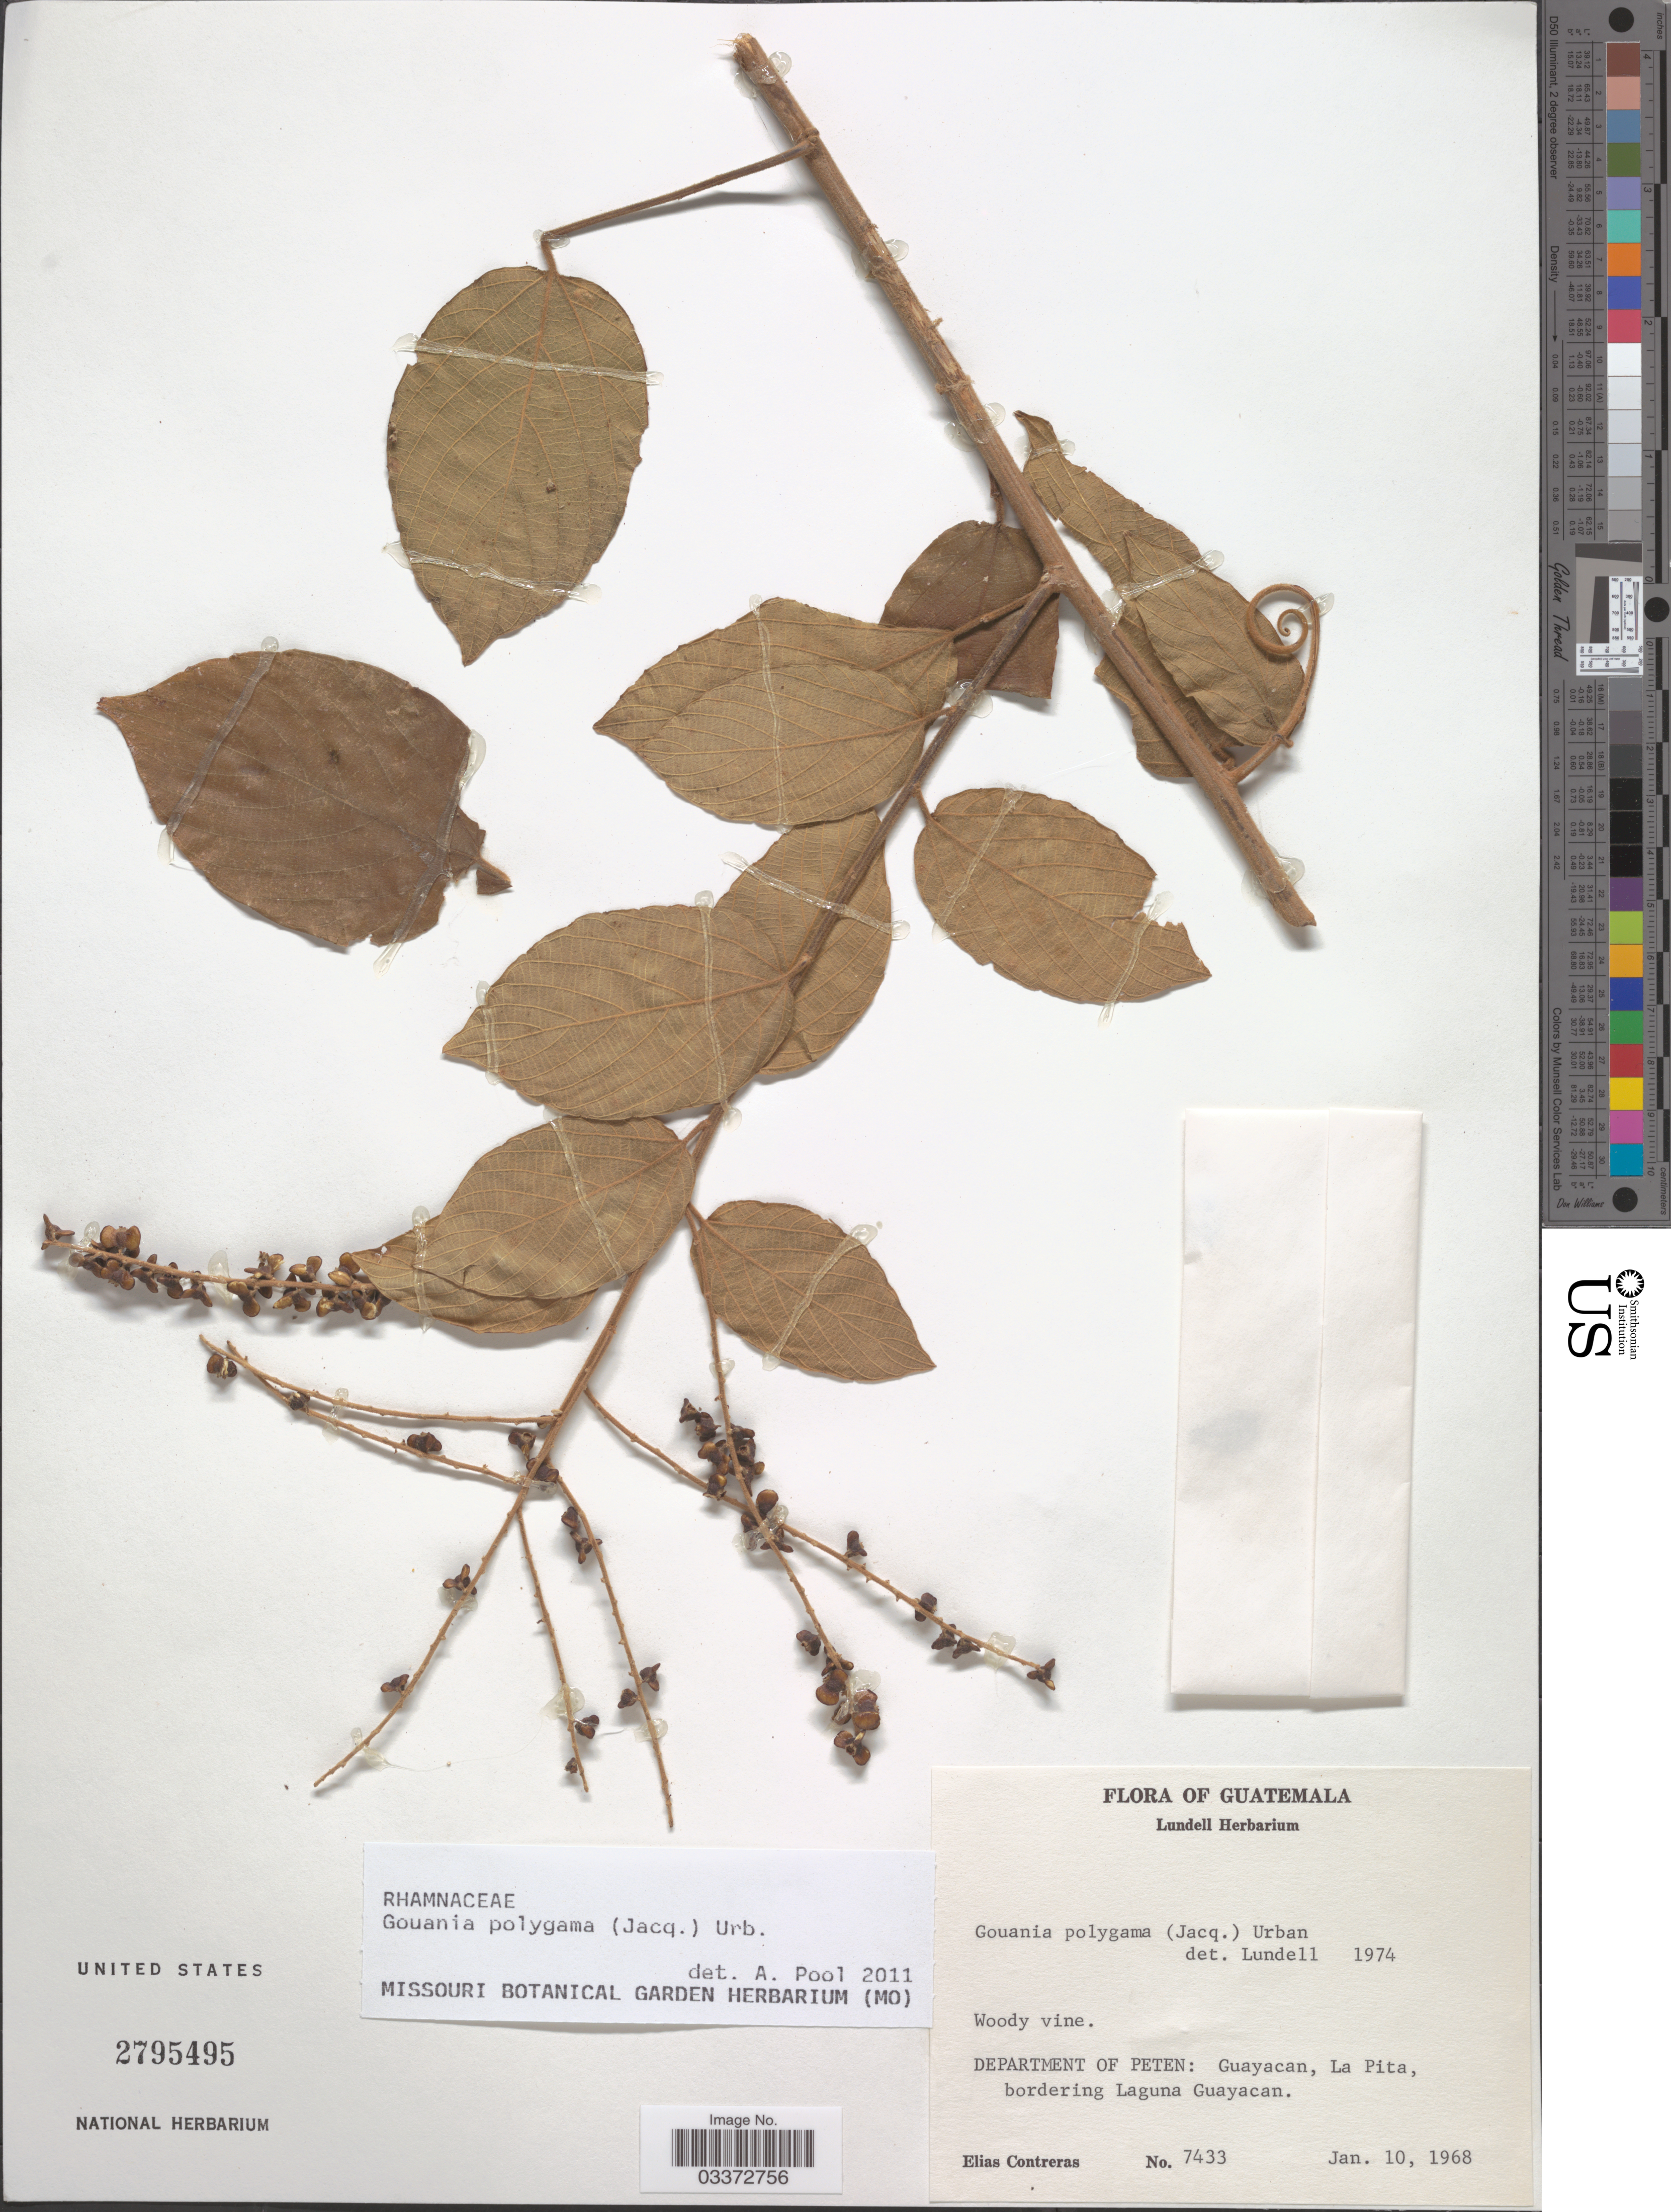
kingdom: Plantae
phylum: Tracheophyta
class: Magnoliopsida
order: Rosales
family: Rhamnaceae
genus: Gouania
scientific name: Gouania polygama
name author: (Jacq.) Urb.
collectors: E. Contreras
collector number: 7433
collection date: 1968-01-10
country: Guatemala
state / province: El Petén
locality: Department of Peten: Guayacan, La Pita, bordering Laguna Guayacan.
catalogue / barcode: US 2795495